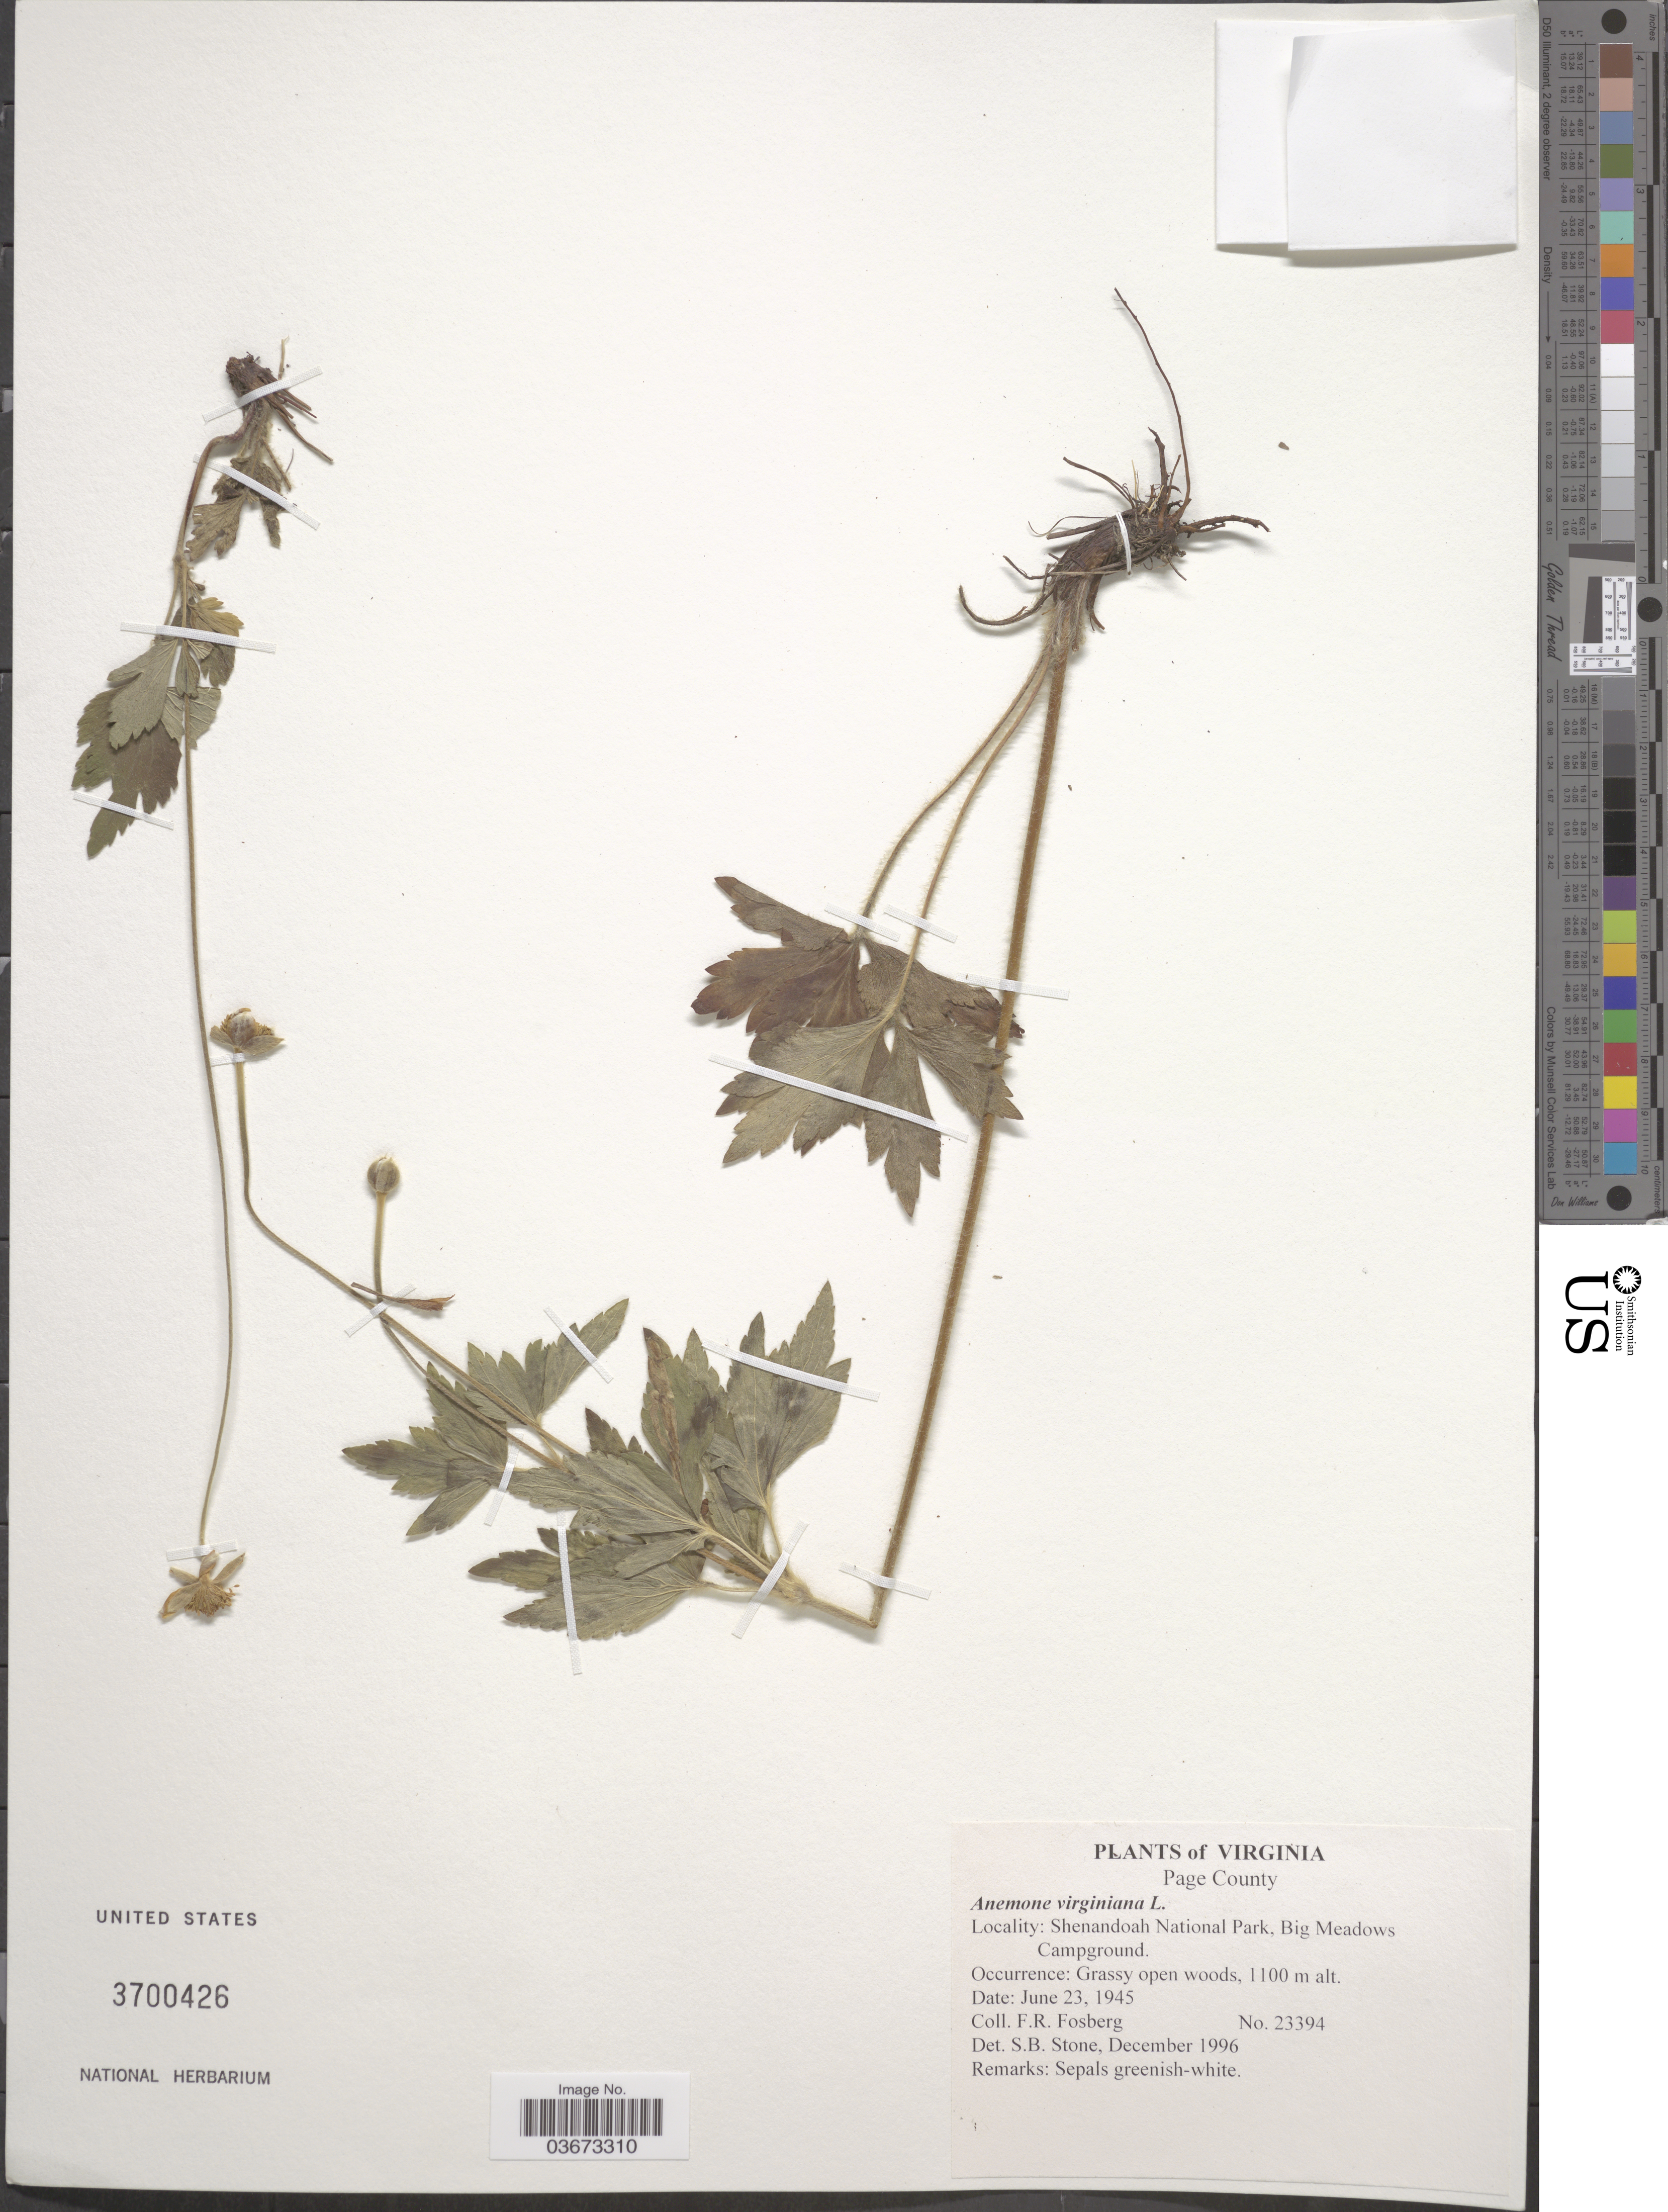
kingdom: Plantae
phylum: Tracheophyta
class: Magnoliopsida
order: Ranunculales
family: Ranunculaceae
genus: Anemone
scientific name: Anemone virginiana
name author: L.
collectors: F. R. Fosberg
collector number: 23394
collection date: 1945-06-23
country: United States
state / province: Virginia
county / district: Page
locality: Shenandoah National Park, Big Meadows Campground.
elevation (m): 1100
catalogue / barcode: US 3700426